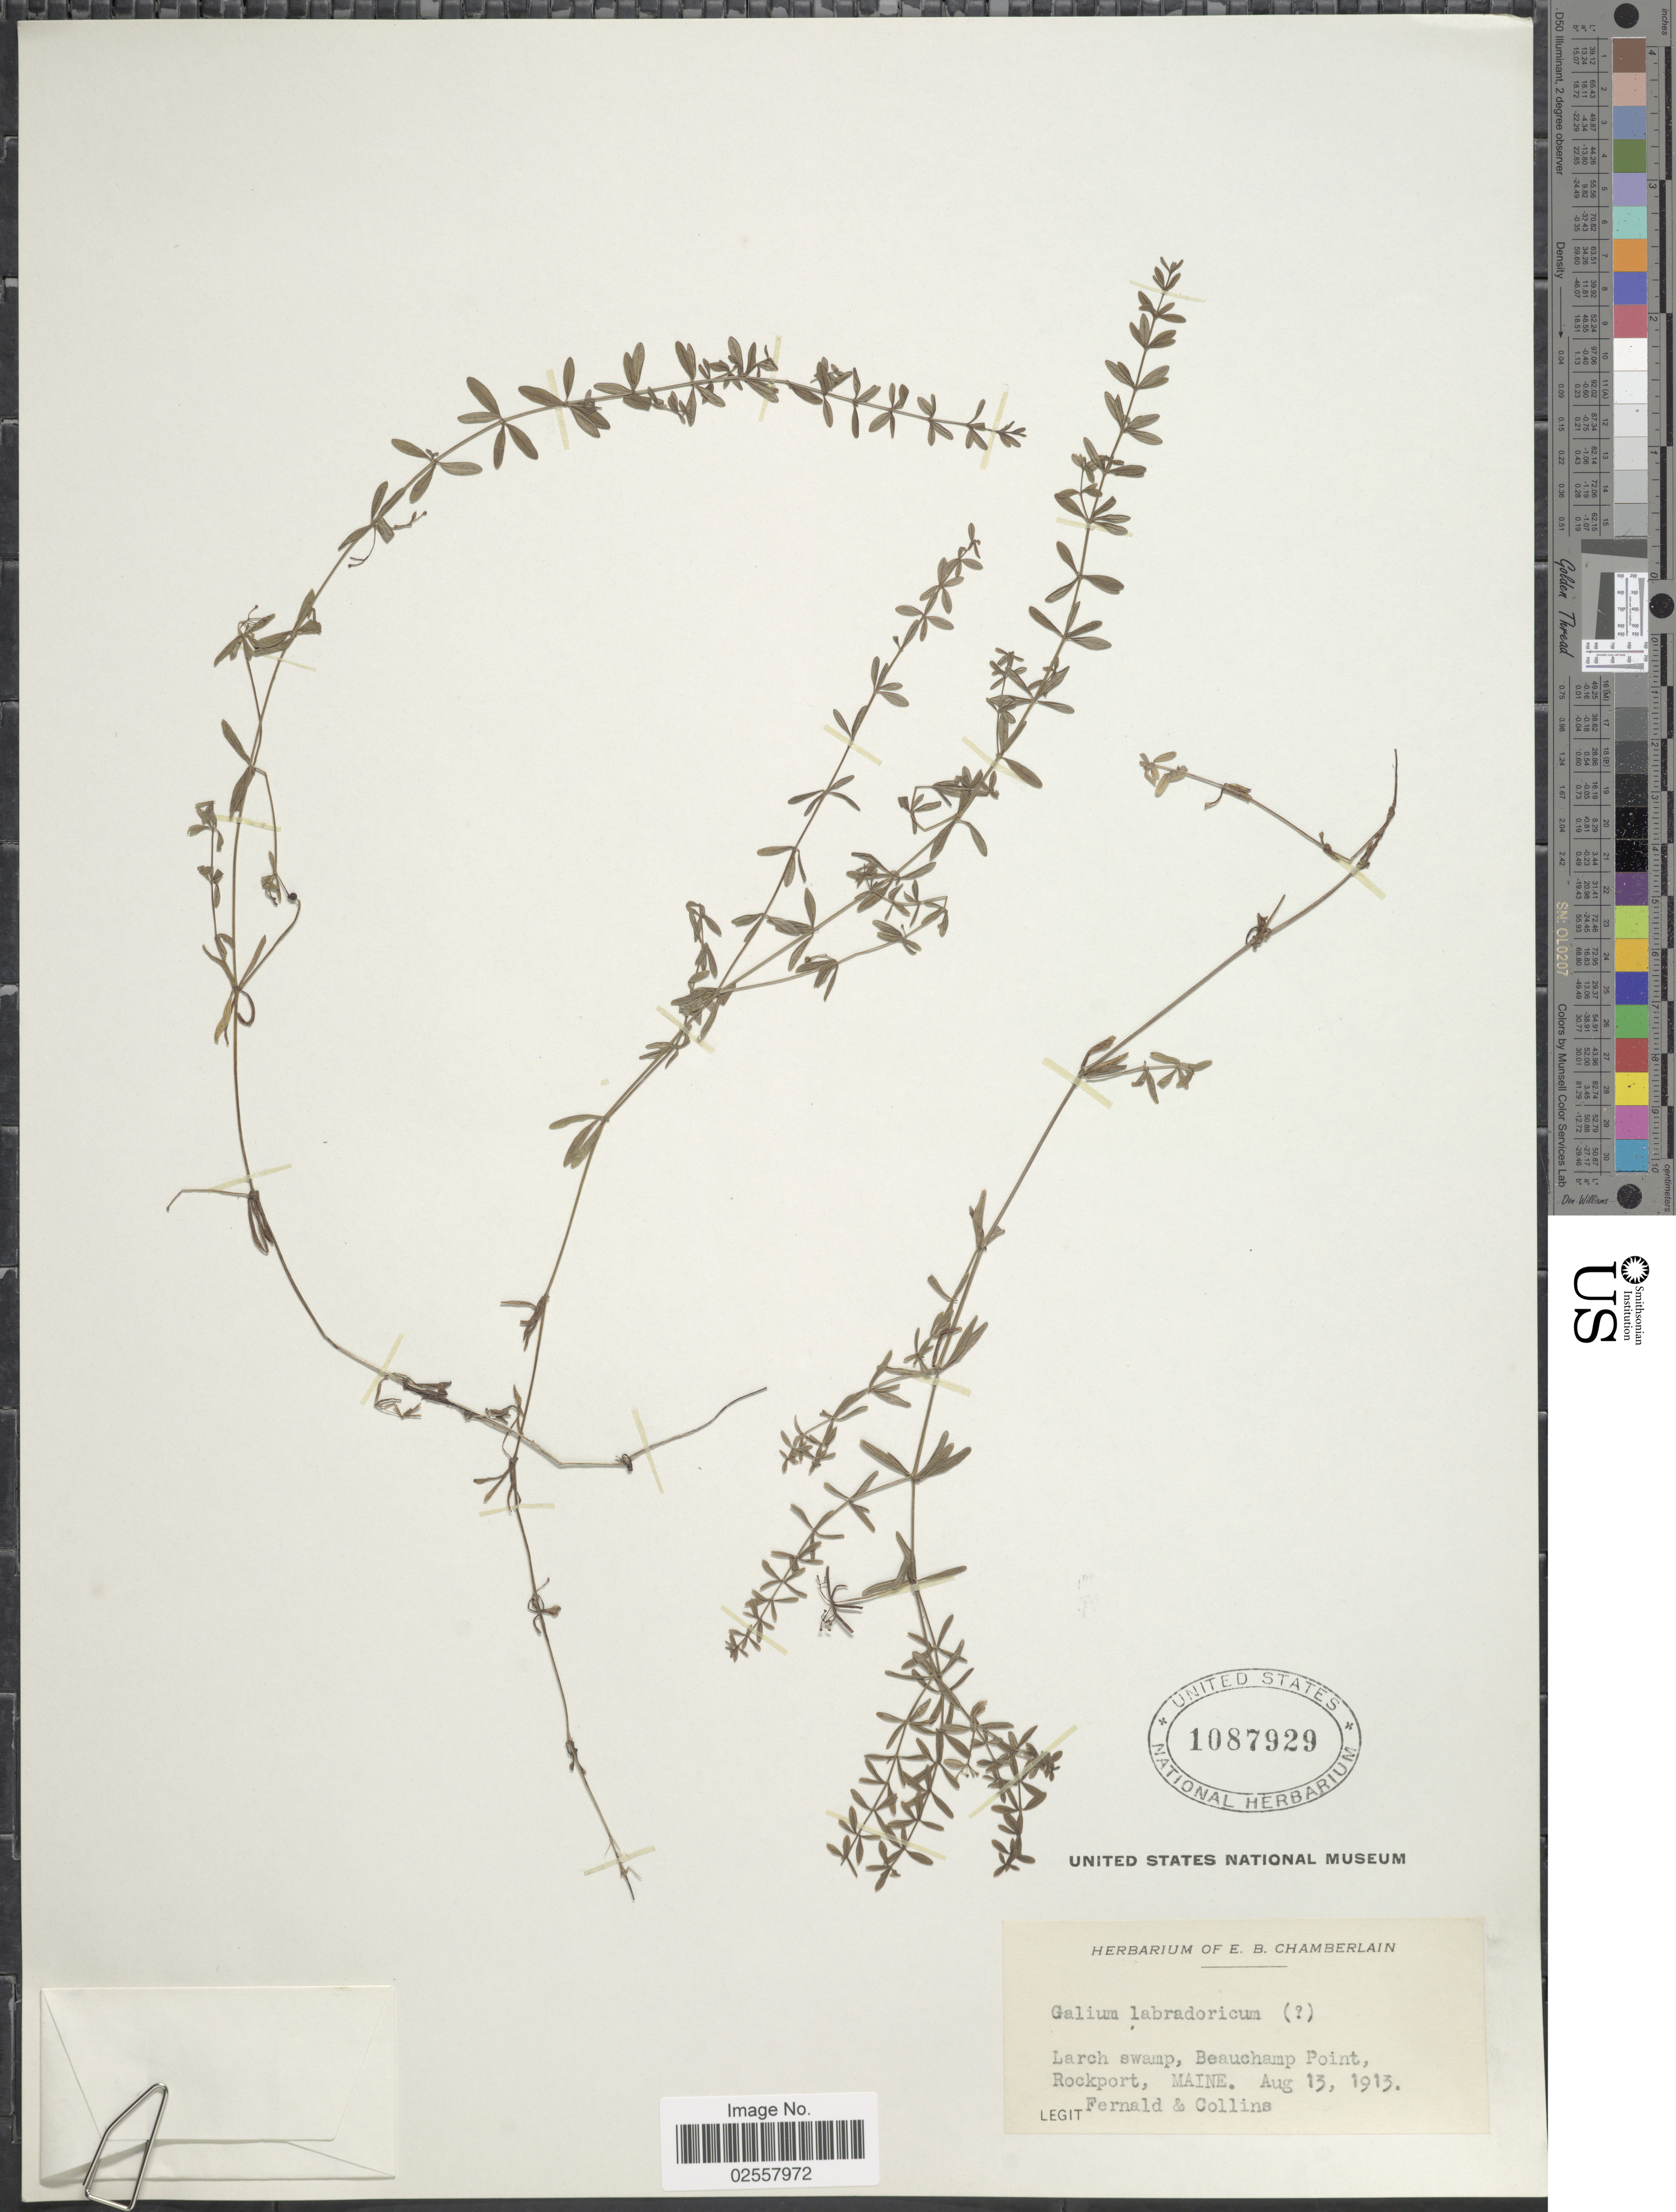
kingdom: Plantae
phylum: Tracheophyta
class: Magnoliopsida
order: Gentianales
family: Rubiaceae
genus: Galium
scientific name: Galium labradoricum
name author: (Wiegand) Wiegand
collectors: Fernald & -- Collins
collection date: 1913-08-13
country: United States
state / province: Maine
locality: Larch swamp, Beauchamp Point, Rockport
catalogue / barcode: US 1087929